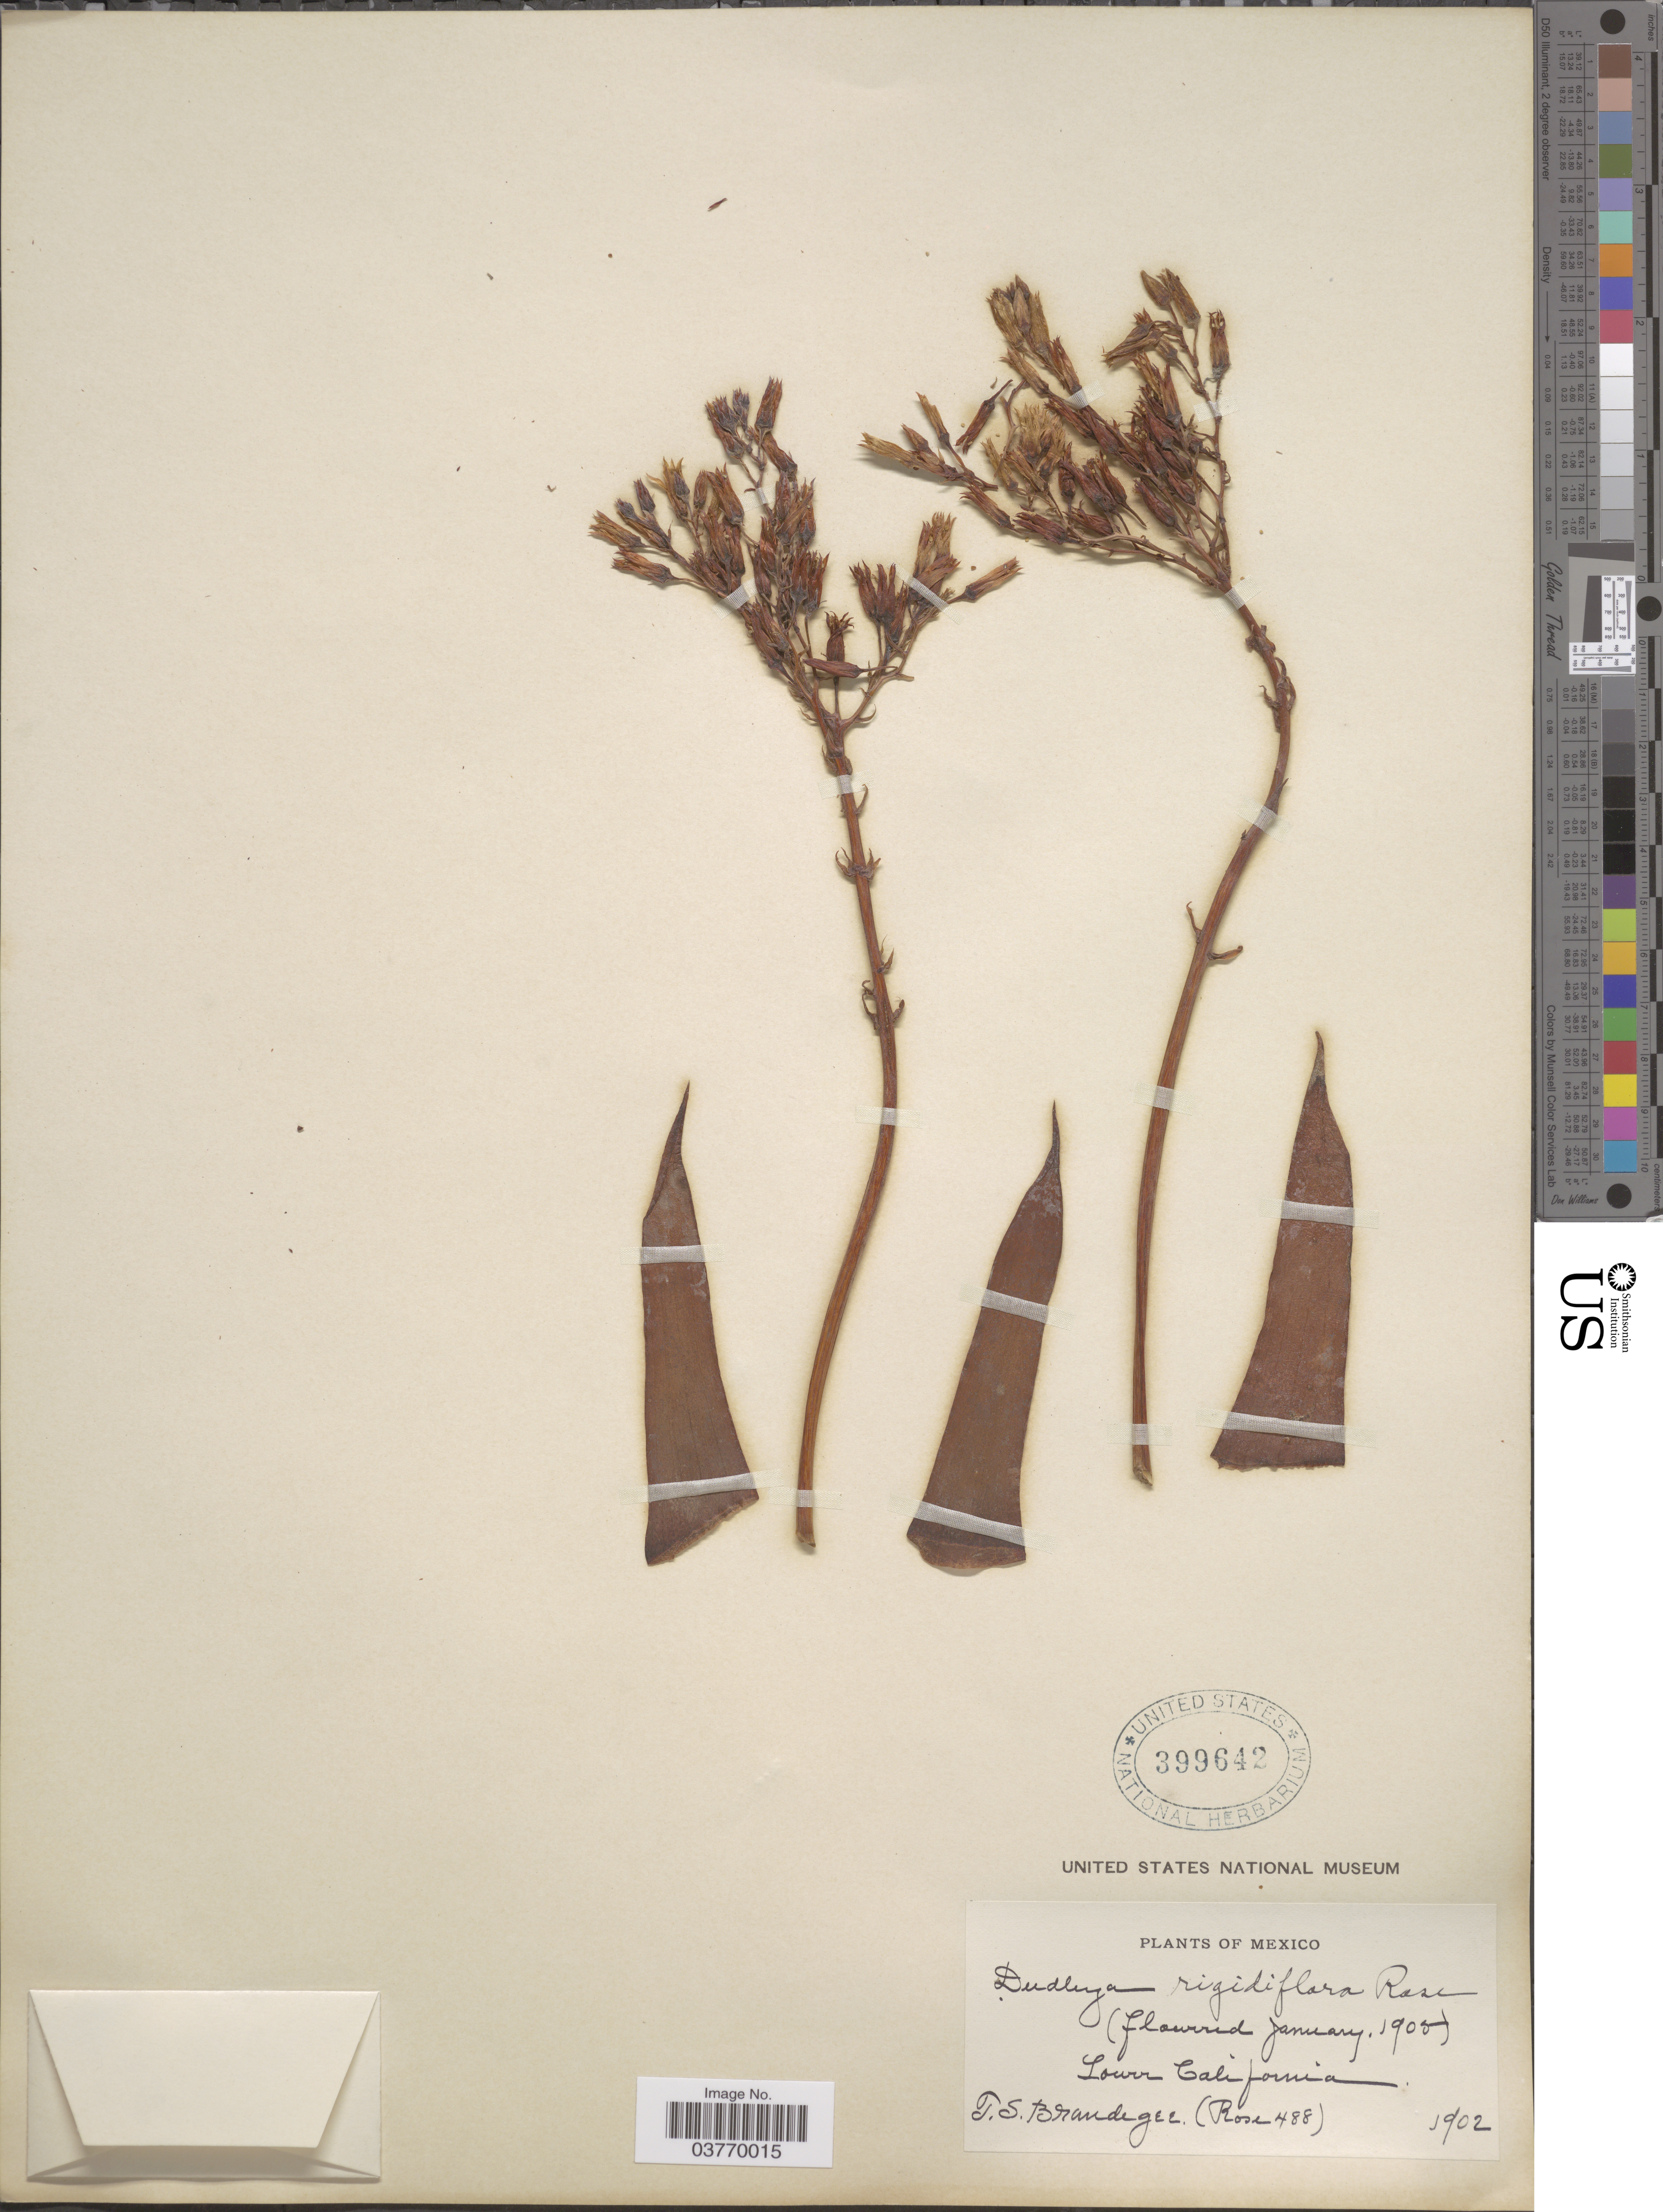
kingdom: Plantae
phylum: Tracheophyta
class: Magnoliopsida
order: Saxifragales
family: Crassulaceae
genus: Dudleya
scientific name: Dudleya rigidiflora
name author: Rose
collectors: T. S. Brandegee (herbarium)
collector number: Rose 488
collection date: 1902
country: Mexico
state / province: Baja California Norte / Baja California Sur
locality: Lower California.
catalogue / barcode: US 399642